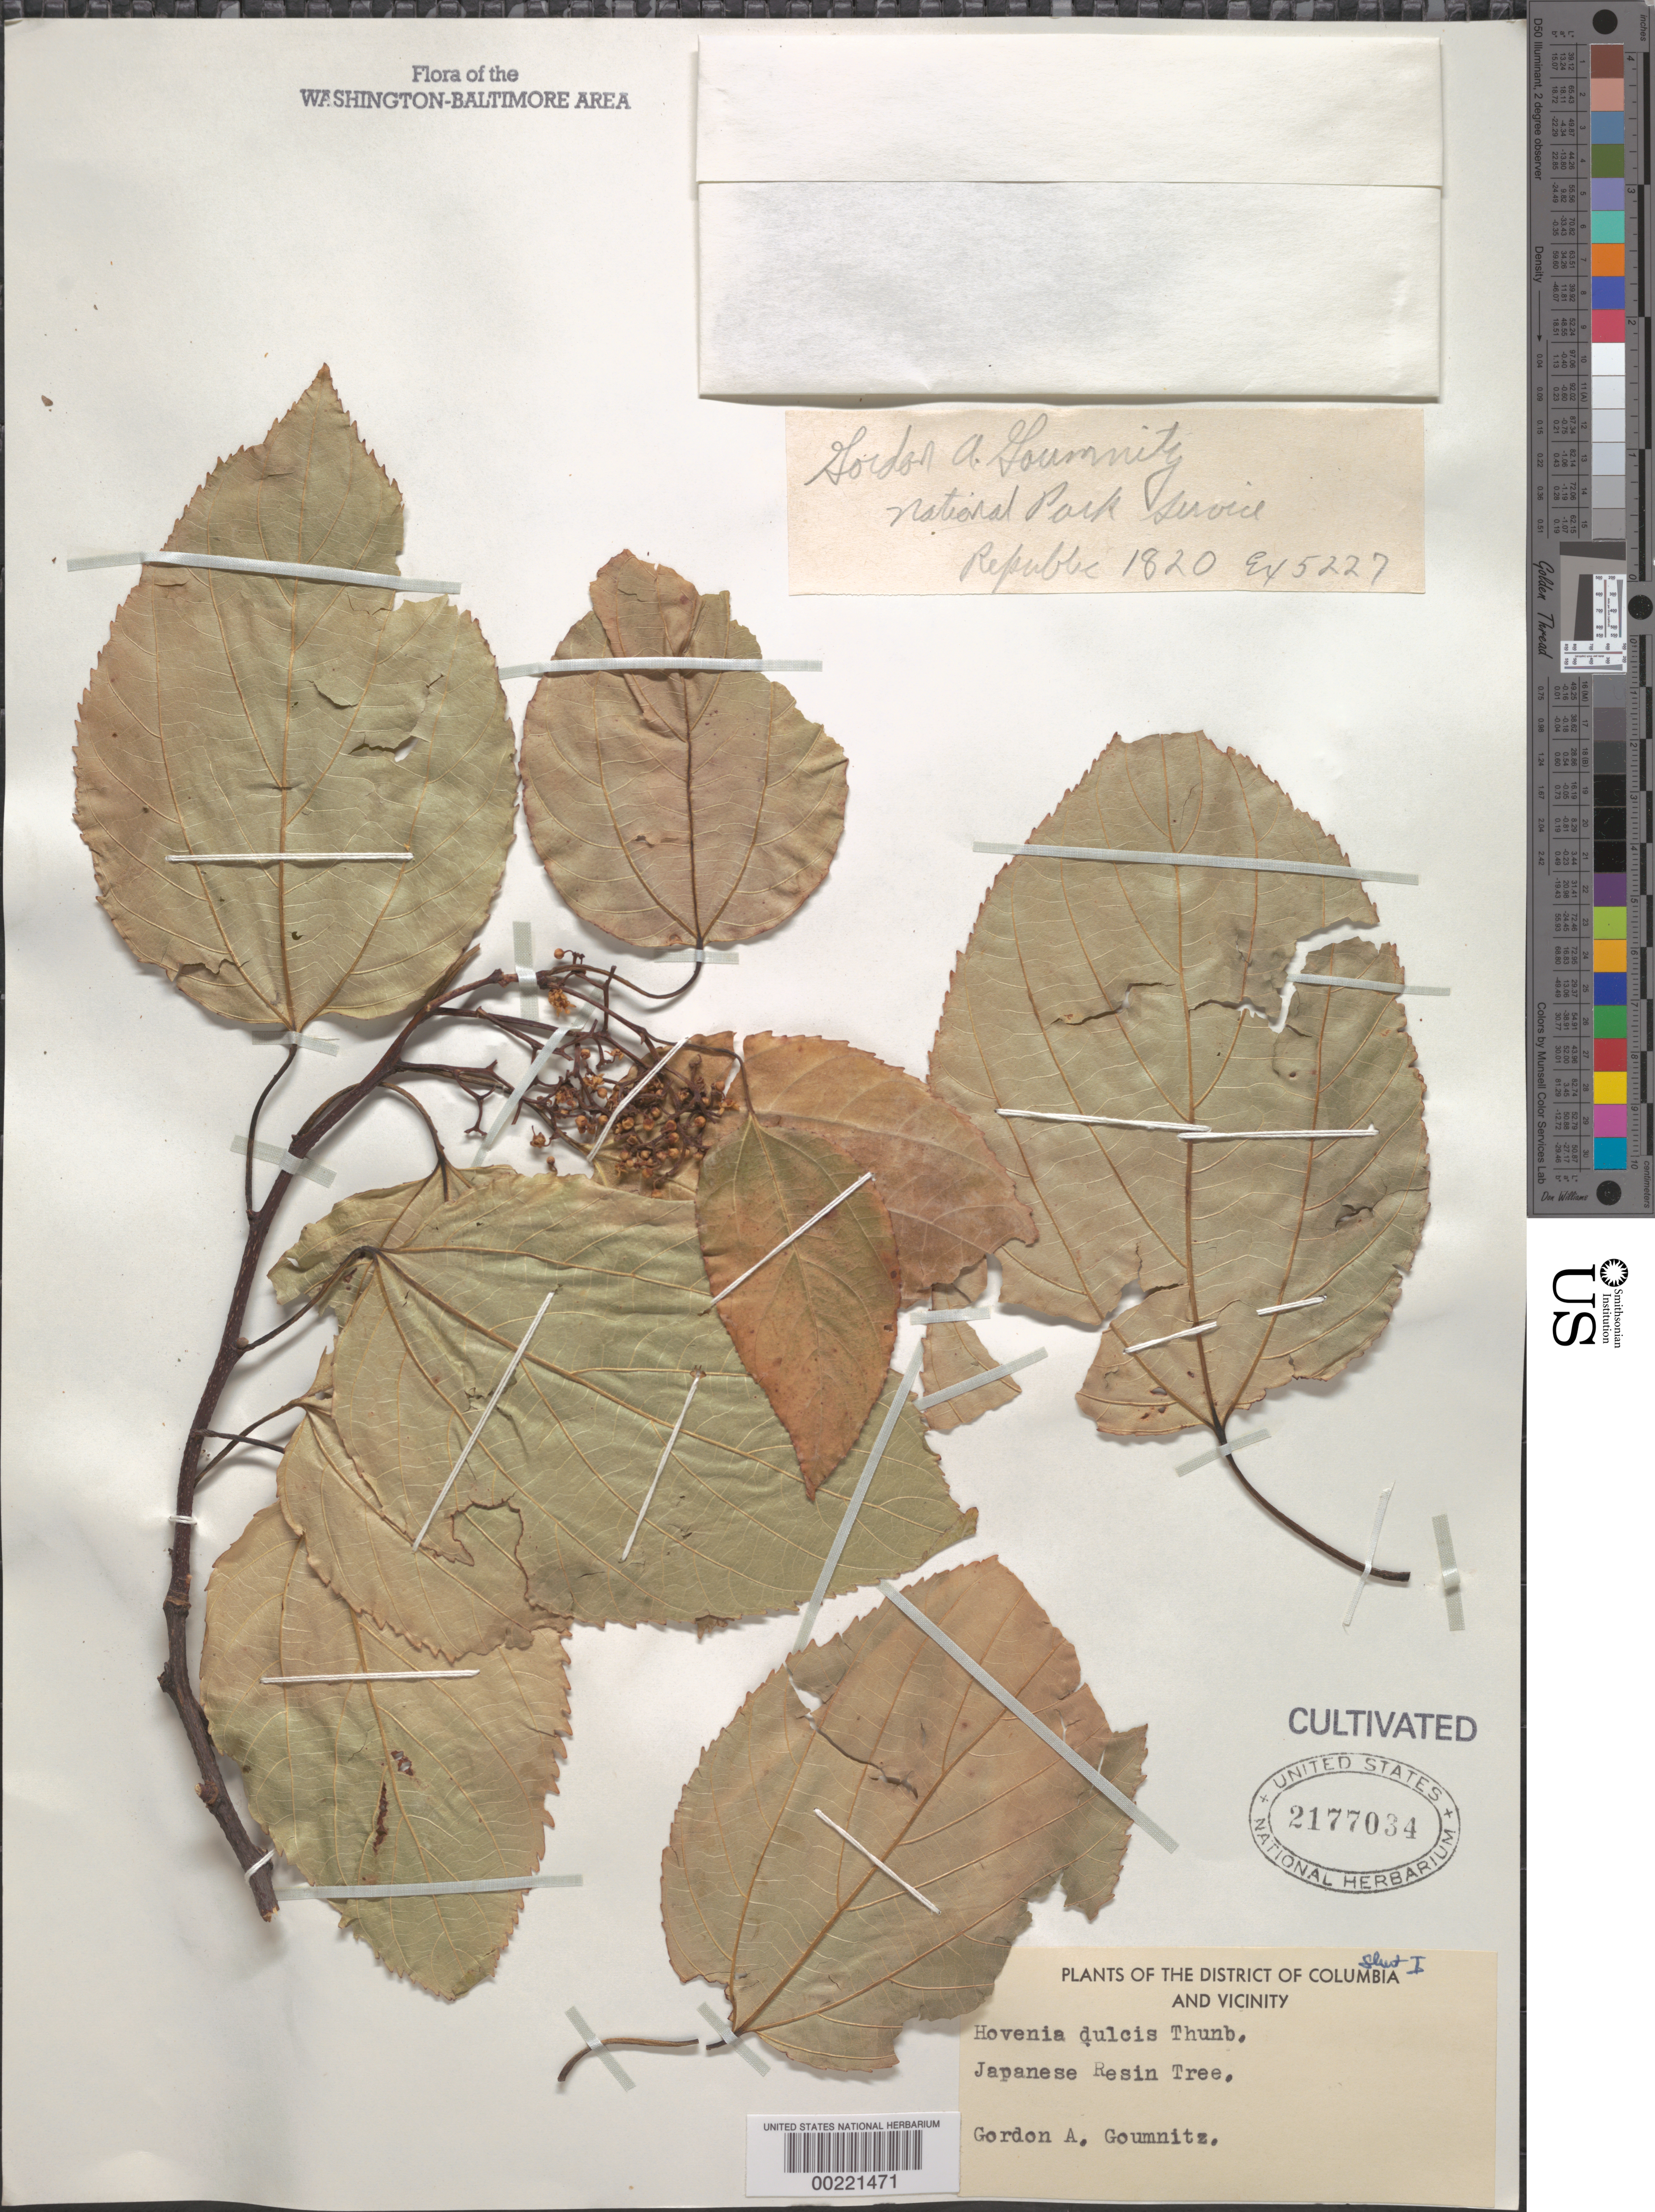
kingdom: Plantae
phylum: Tracheophyta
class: Magnoliopsida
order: Rosales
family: Rhamnaceae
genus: Hovenia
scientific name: Hovenia dulcis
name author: Thunb.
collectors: G. Goumnitz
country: United States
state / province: District of Columbia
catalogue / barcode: US 2177034